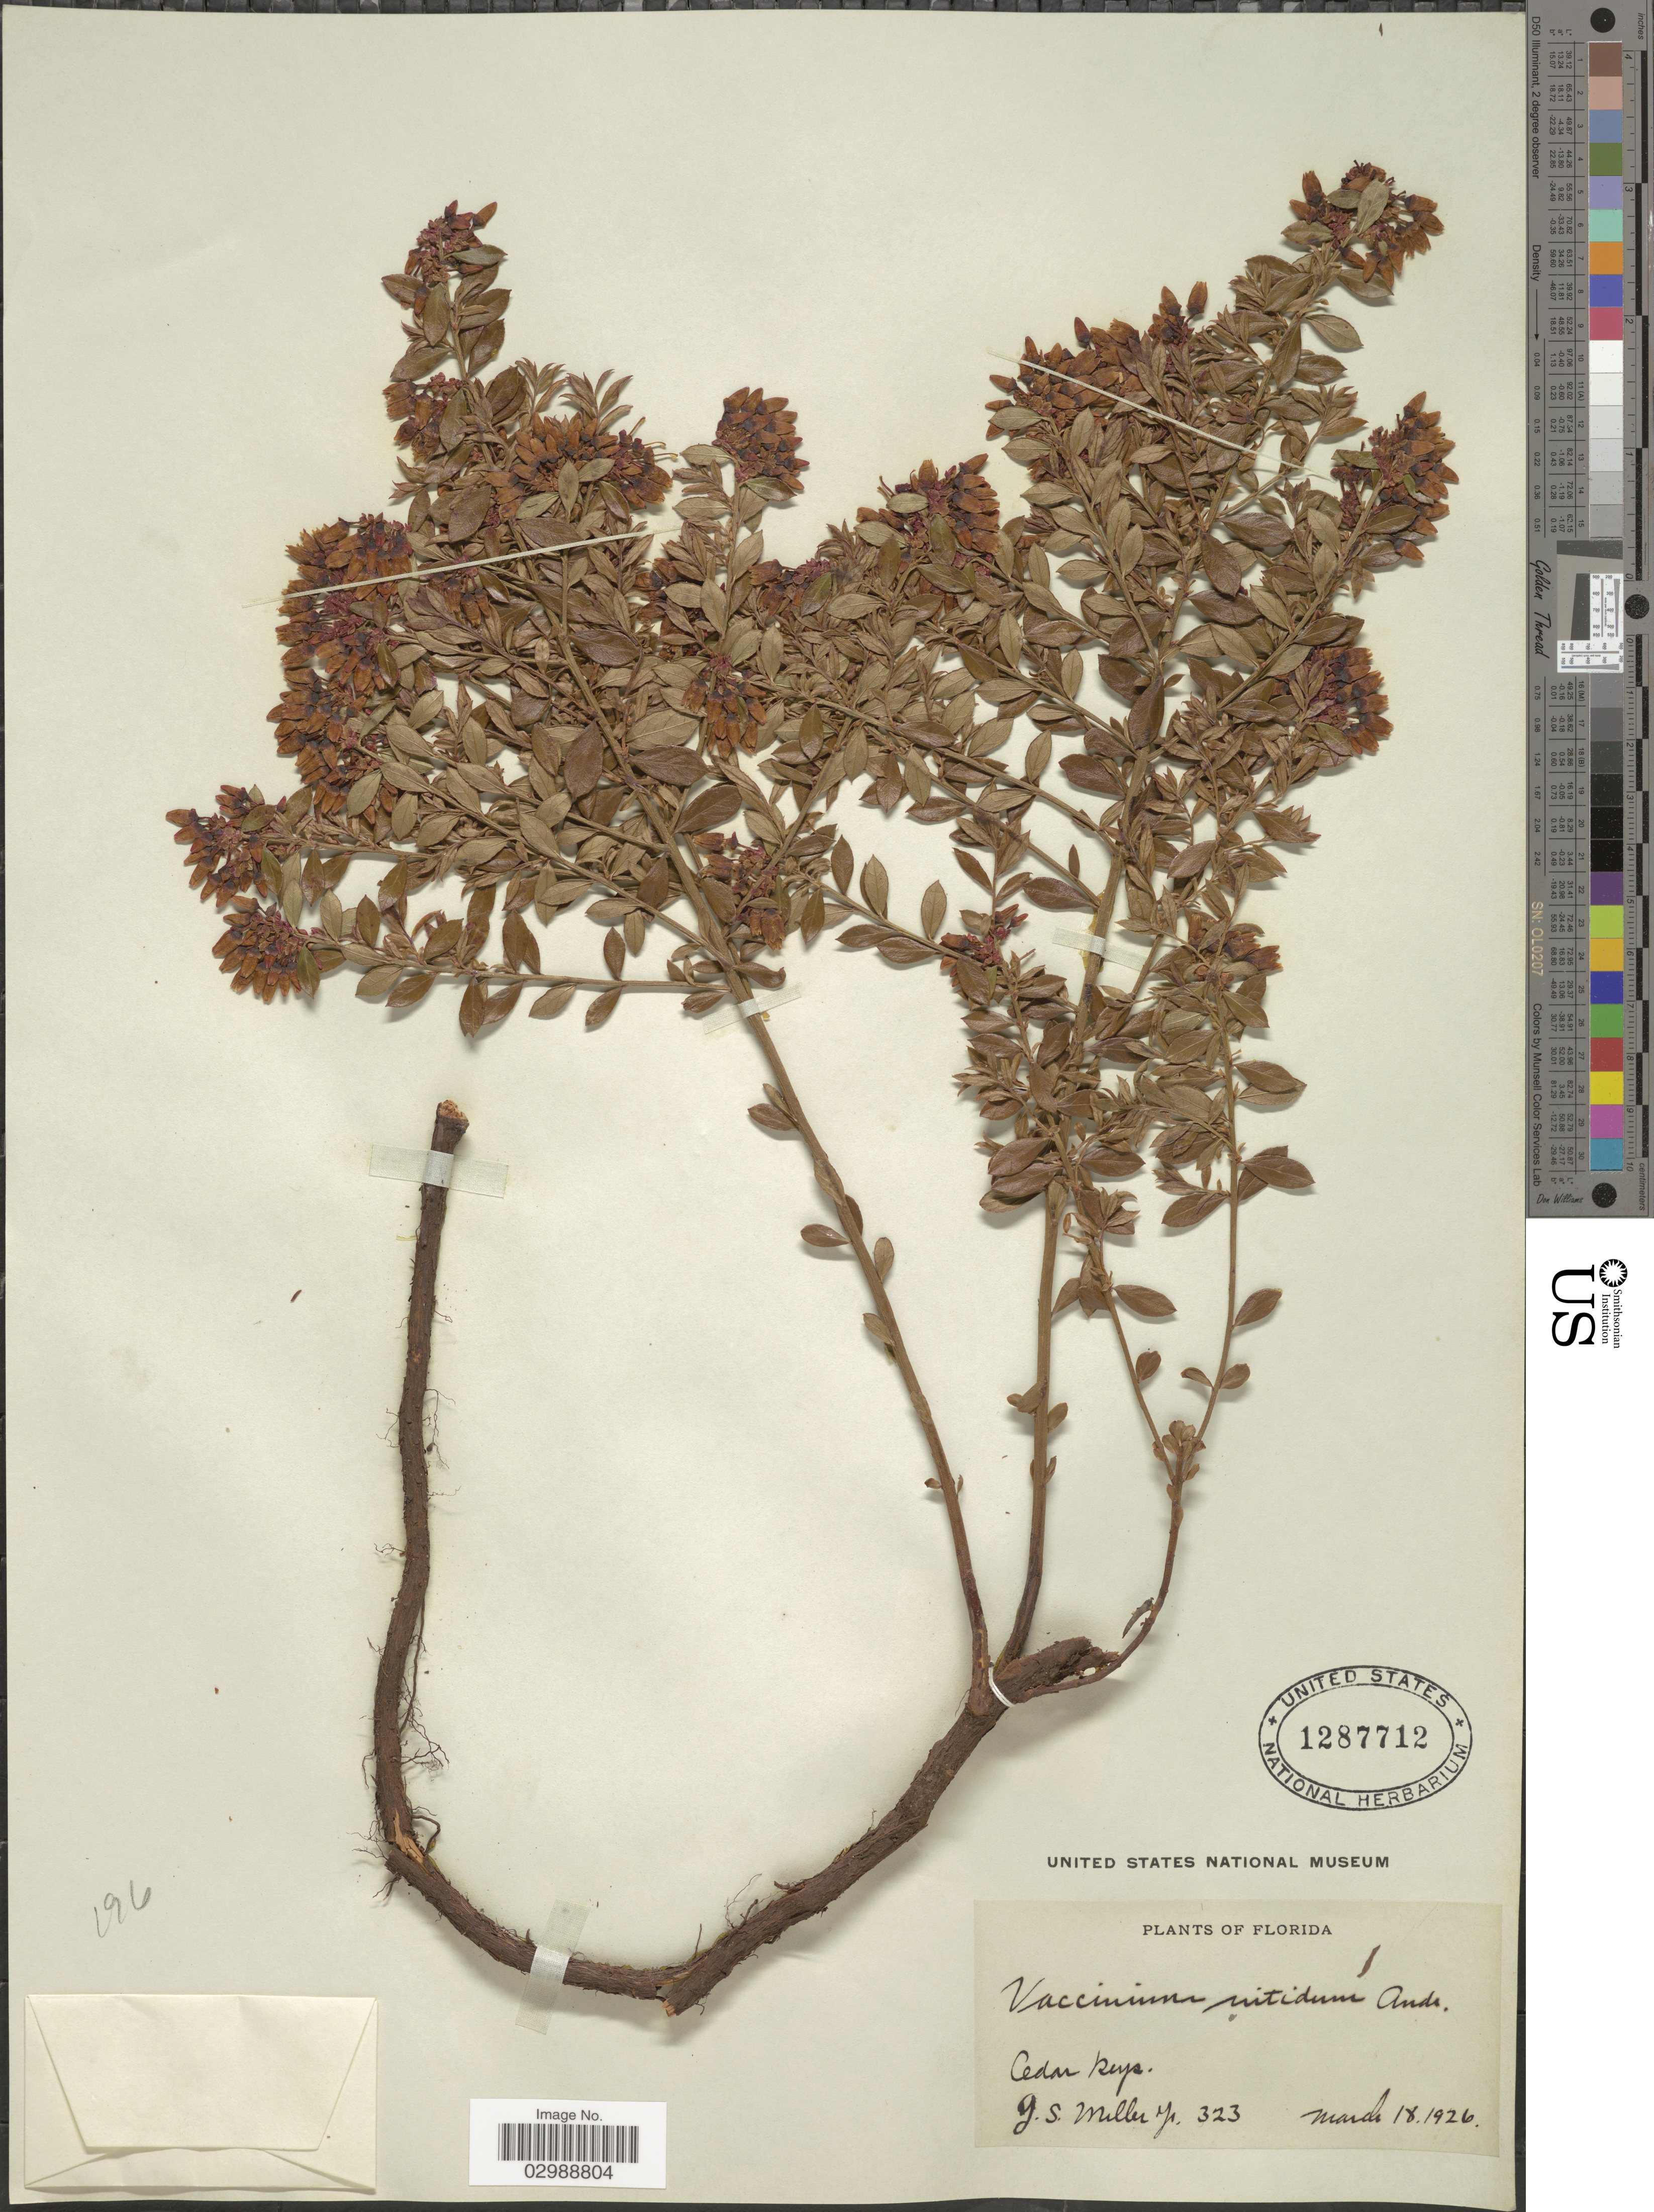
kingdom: Plantae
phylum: Tracheophyta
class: Magnoliopsida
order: Ericales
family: Ericaceae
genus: Vaccinium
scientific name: Vaccinium nitidum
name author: Andrews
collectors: G. S. Miller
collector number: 323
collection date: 1926-03-18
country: United States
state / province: Florida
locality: Cedar Keys.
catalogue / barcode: US 1287712